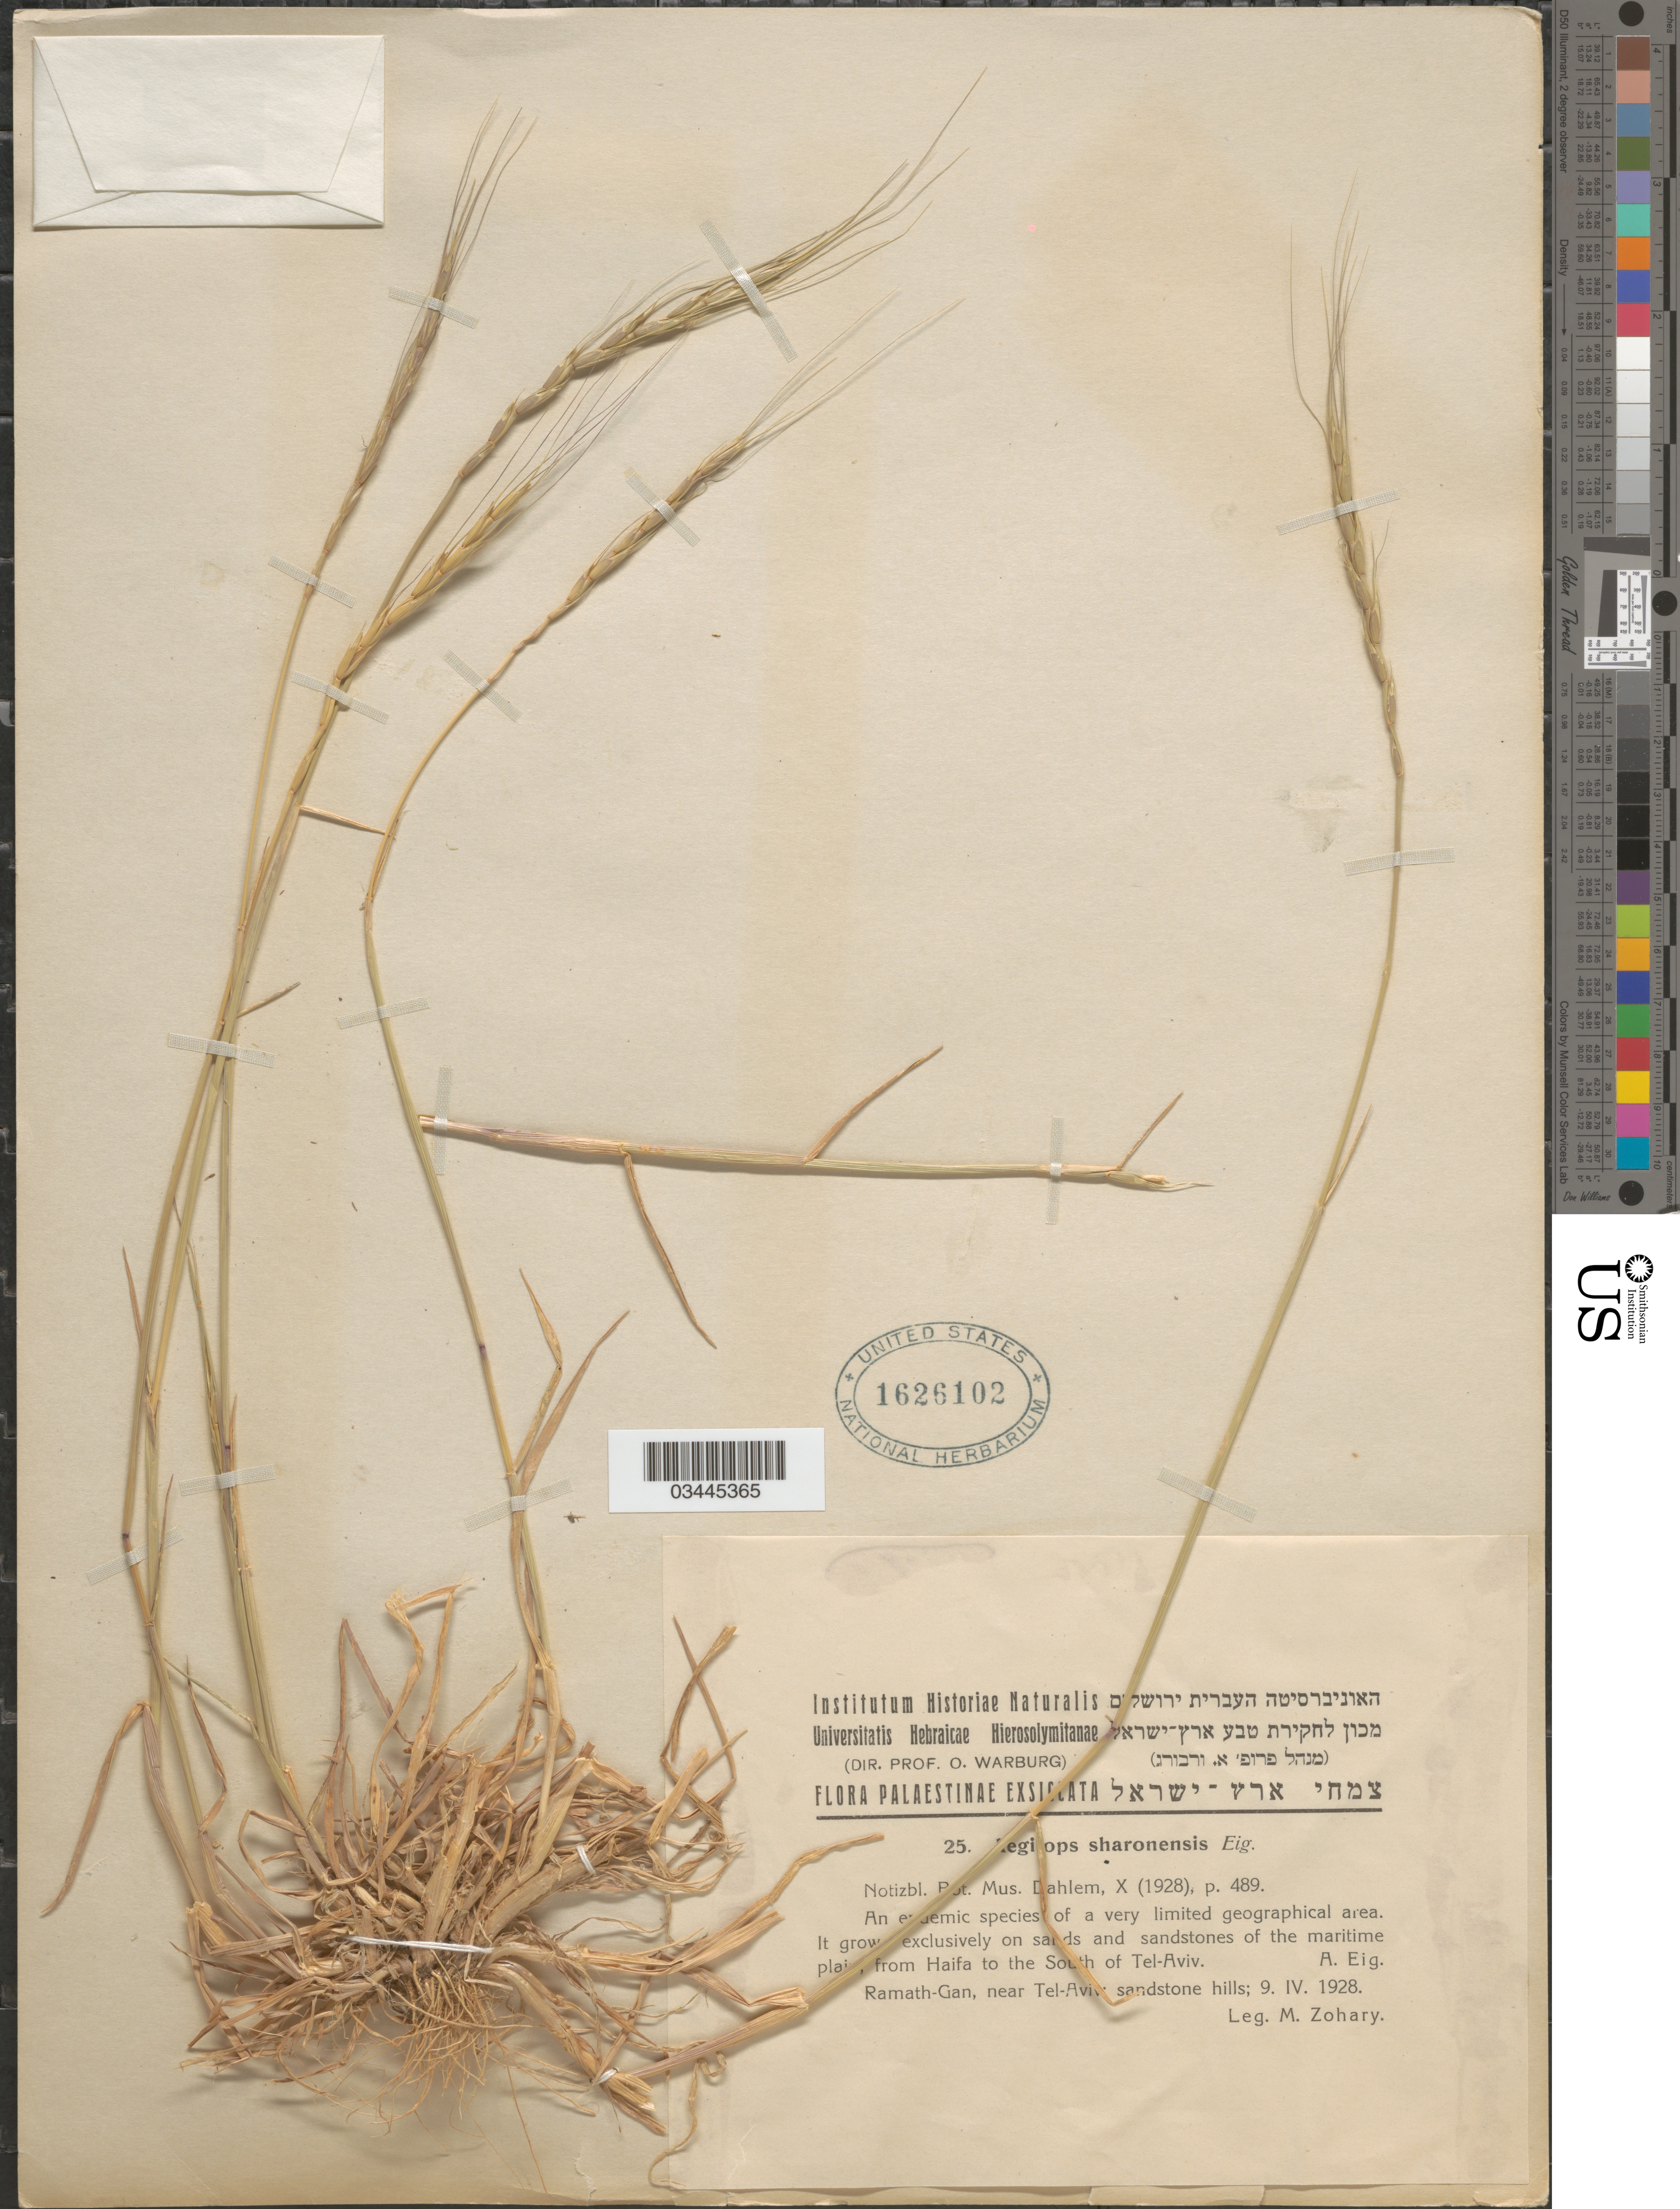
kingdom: Plantae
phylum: Tracheophyta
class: Liliopsida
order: Poales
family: Poaceae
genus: Aegilops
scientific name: Aegilops sharonensis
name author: Eig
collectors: M. Zohary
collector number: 25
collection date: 1928-04-09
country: Israel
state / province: Tel Aviv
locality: Palaestinae. Ramath-Gan, near Tel-Aviv. Sandstone hills.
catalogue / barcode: US 1626102